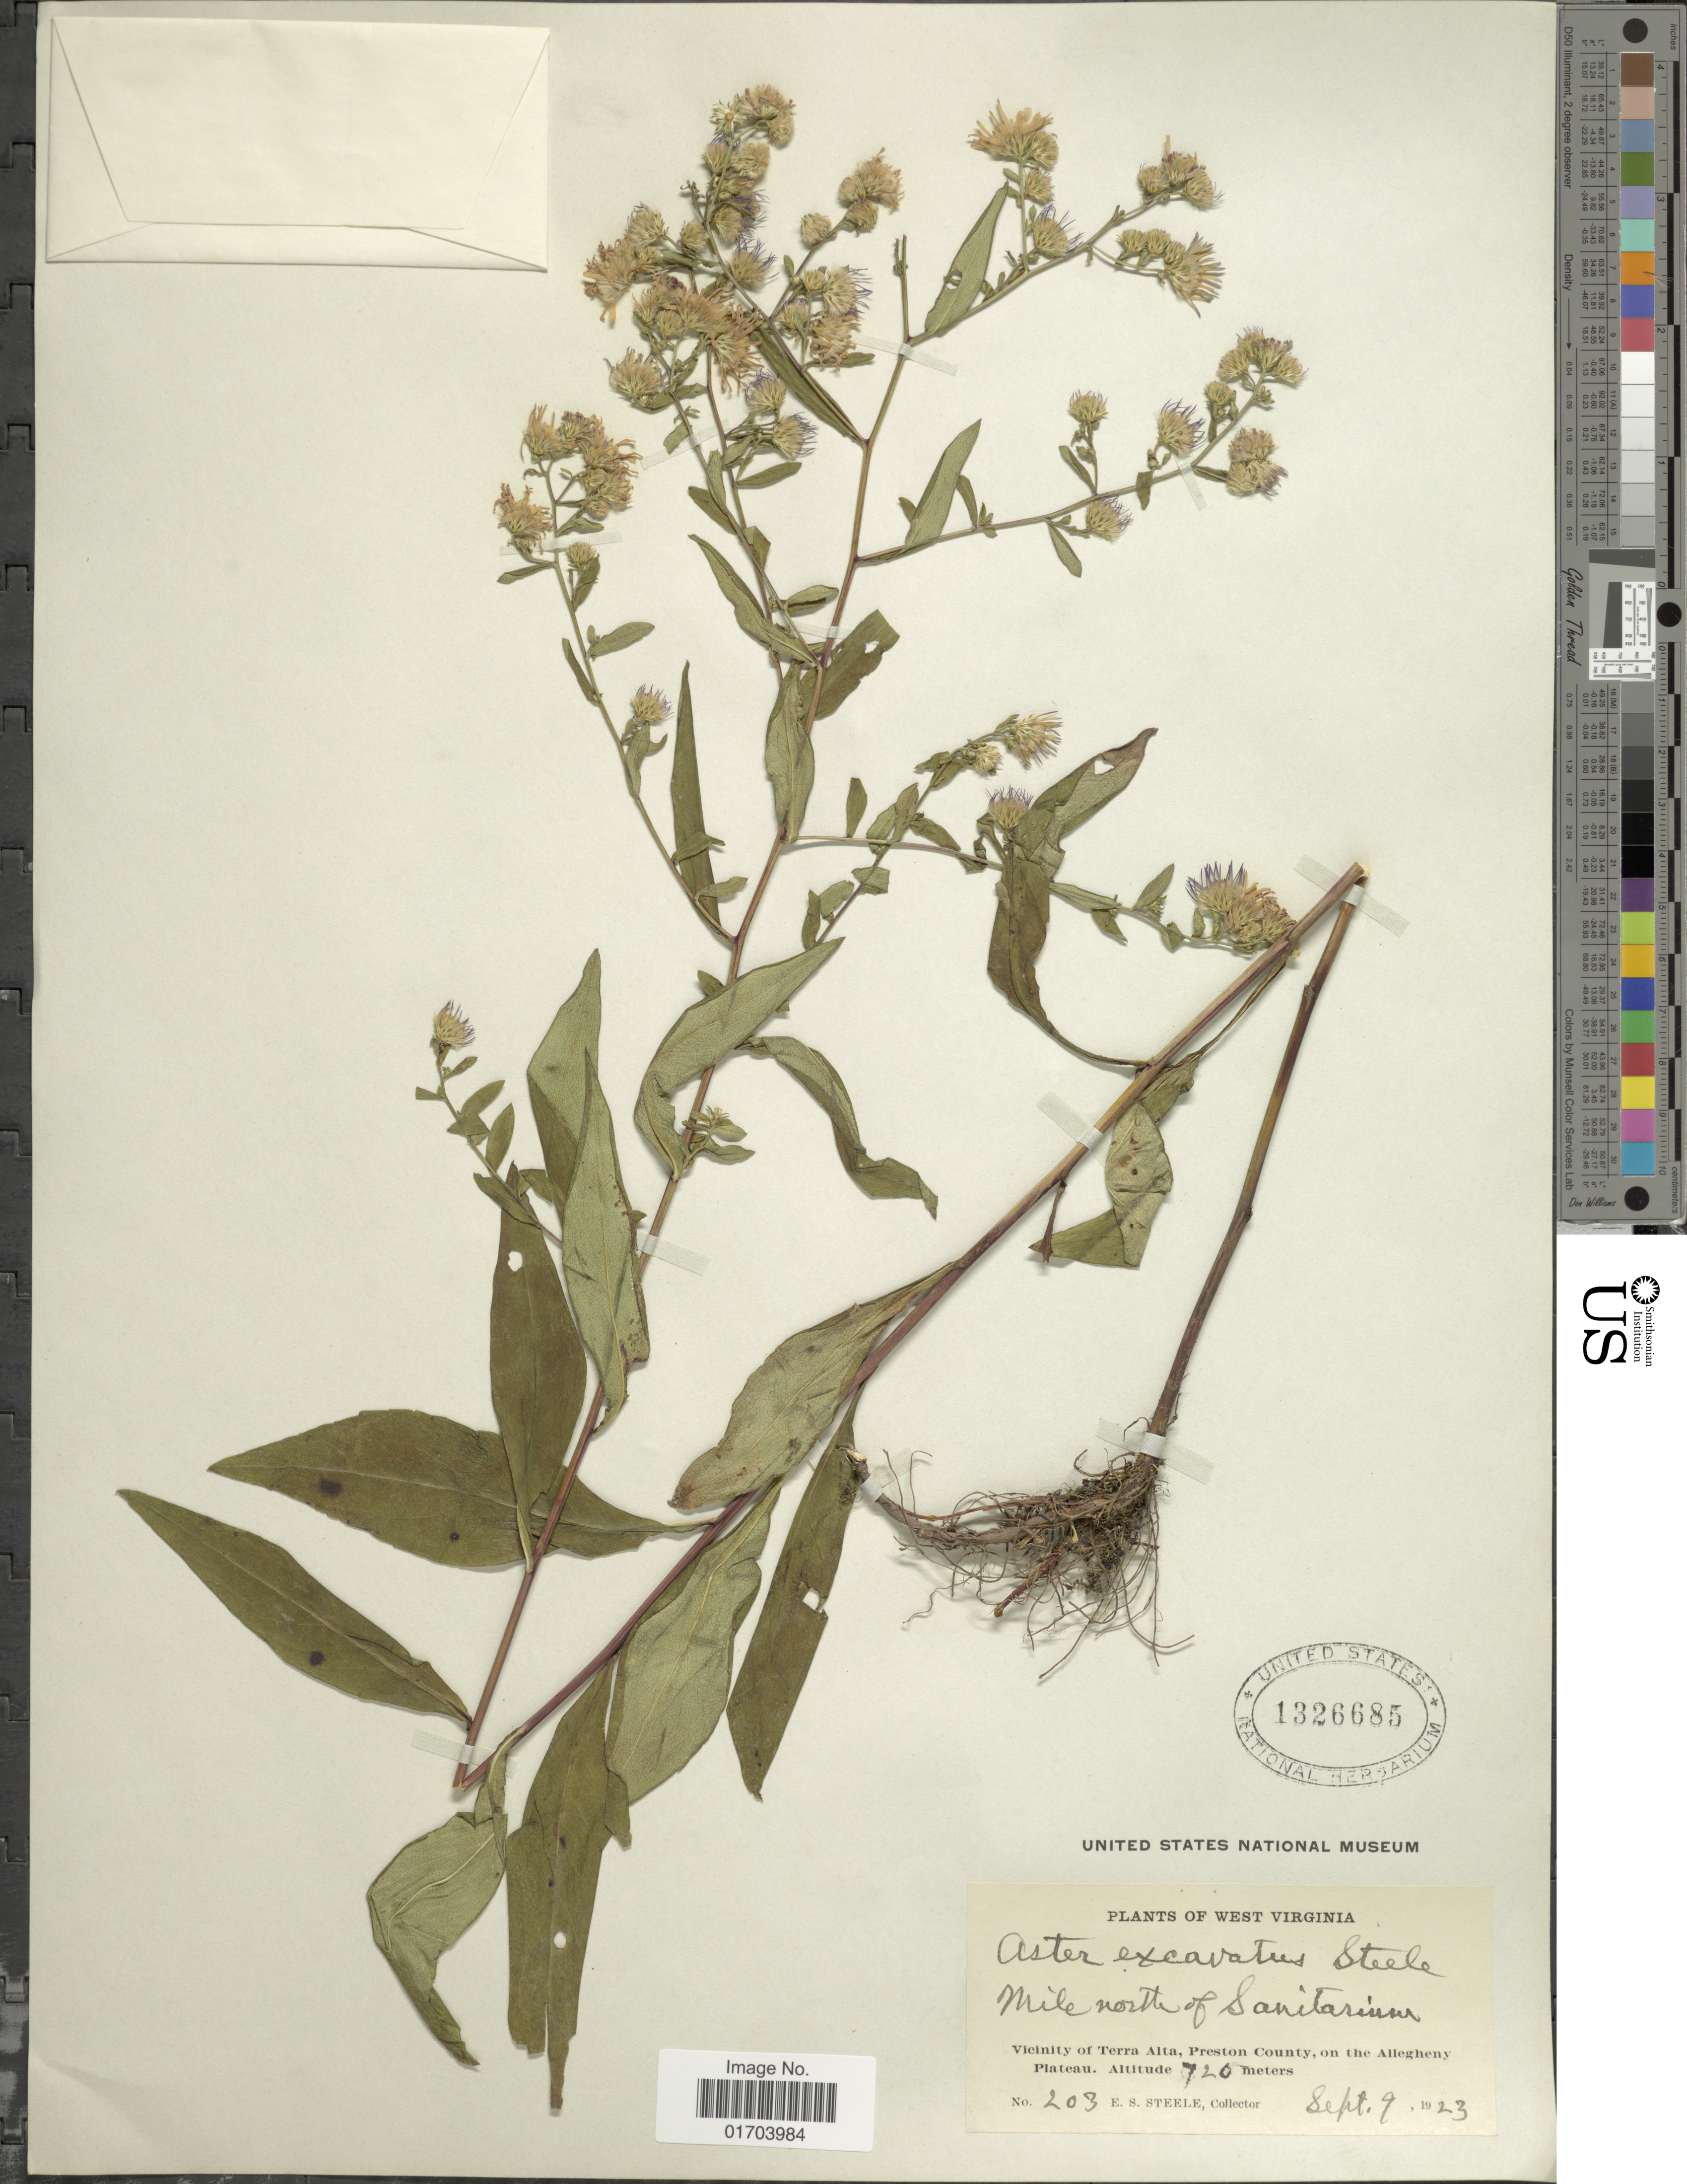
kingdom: Plantae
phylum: Tracheophyta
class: Magnoliopsida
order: Asterales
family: Asteraceae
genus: Aster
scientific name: Aster excavatus E.S. Steele sp. nov. ined.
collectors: E. Steele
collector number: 203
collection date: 1923-09-09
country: United States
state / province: West Virginia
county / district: Preston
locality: Mile north of Sanitarium, Vicinity of Terra Alta, Preston County, on the Allegheny Plateau.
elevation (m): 720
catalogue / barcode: US 1326685